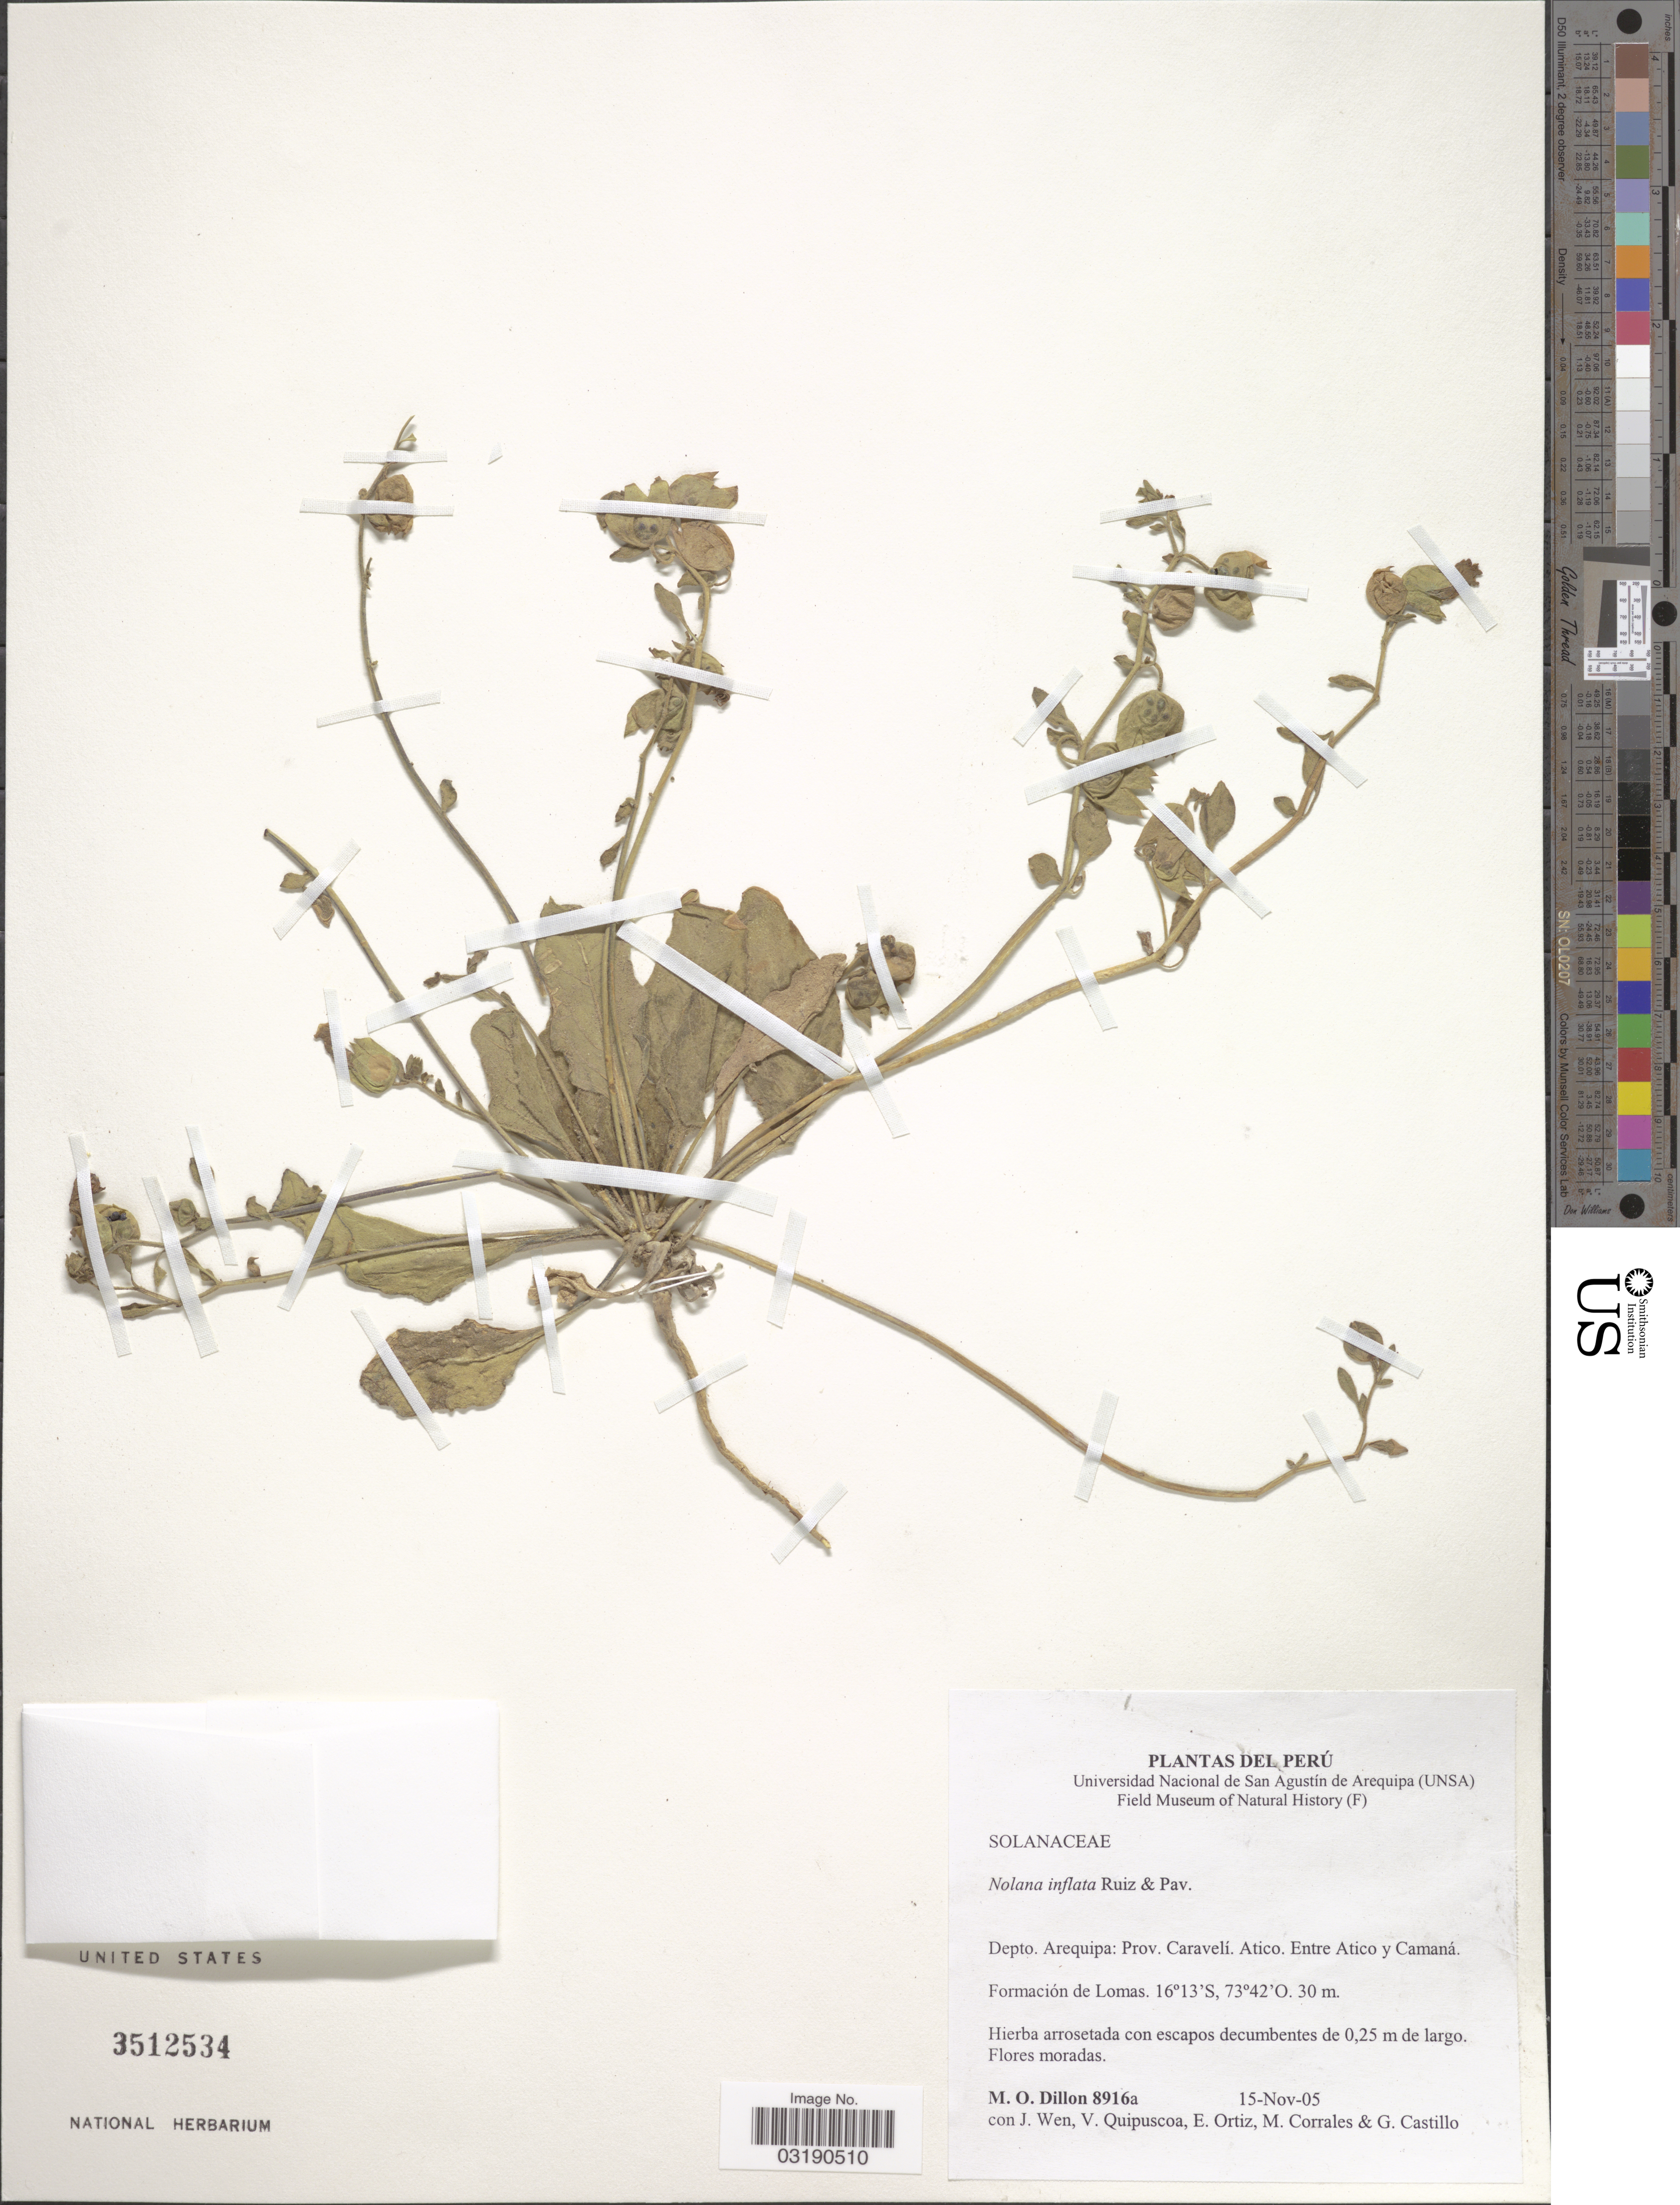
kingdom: Plantae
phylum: Tracheophyta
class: Magnoliopsida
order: Solanales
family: Solanaceae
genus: Nolana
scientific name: Nolana inflata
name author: (Pav.) Ruiz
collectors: M. O. Dillon, J. Wen, V. Quipuscoa, E. Ortiz & et al.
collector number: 8916a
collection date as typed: Transcribed d/m/y: 15/11/5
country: Peru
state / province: Arequipa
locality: Depto. Arequipa: Prov. Caravelí, Atico. Entre Atico y Camaná.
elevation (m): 30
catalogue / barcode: US 3512534